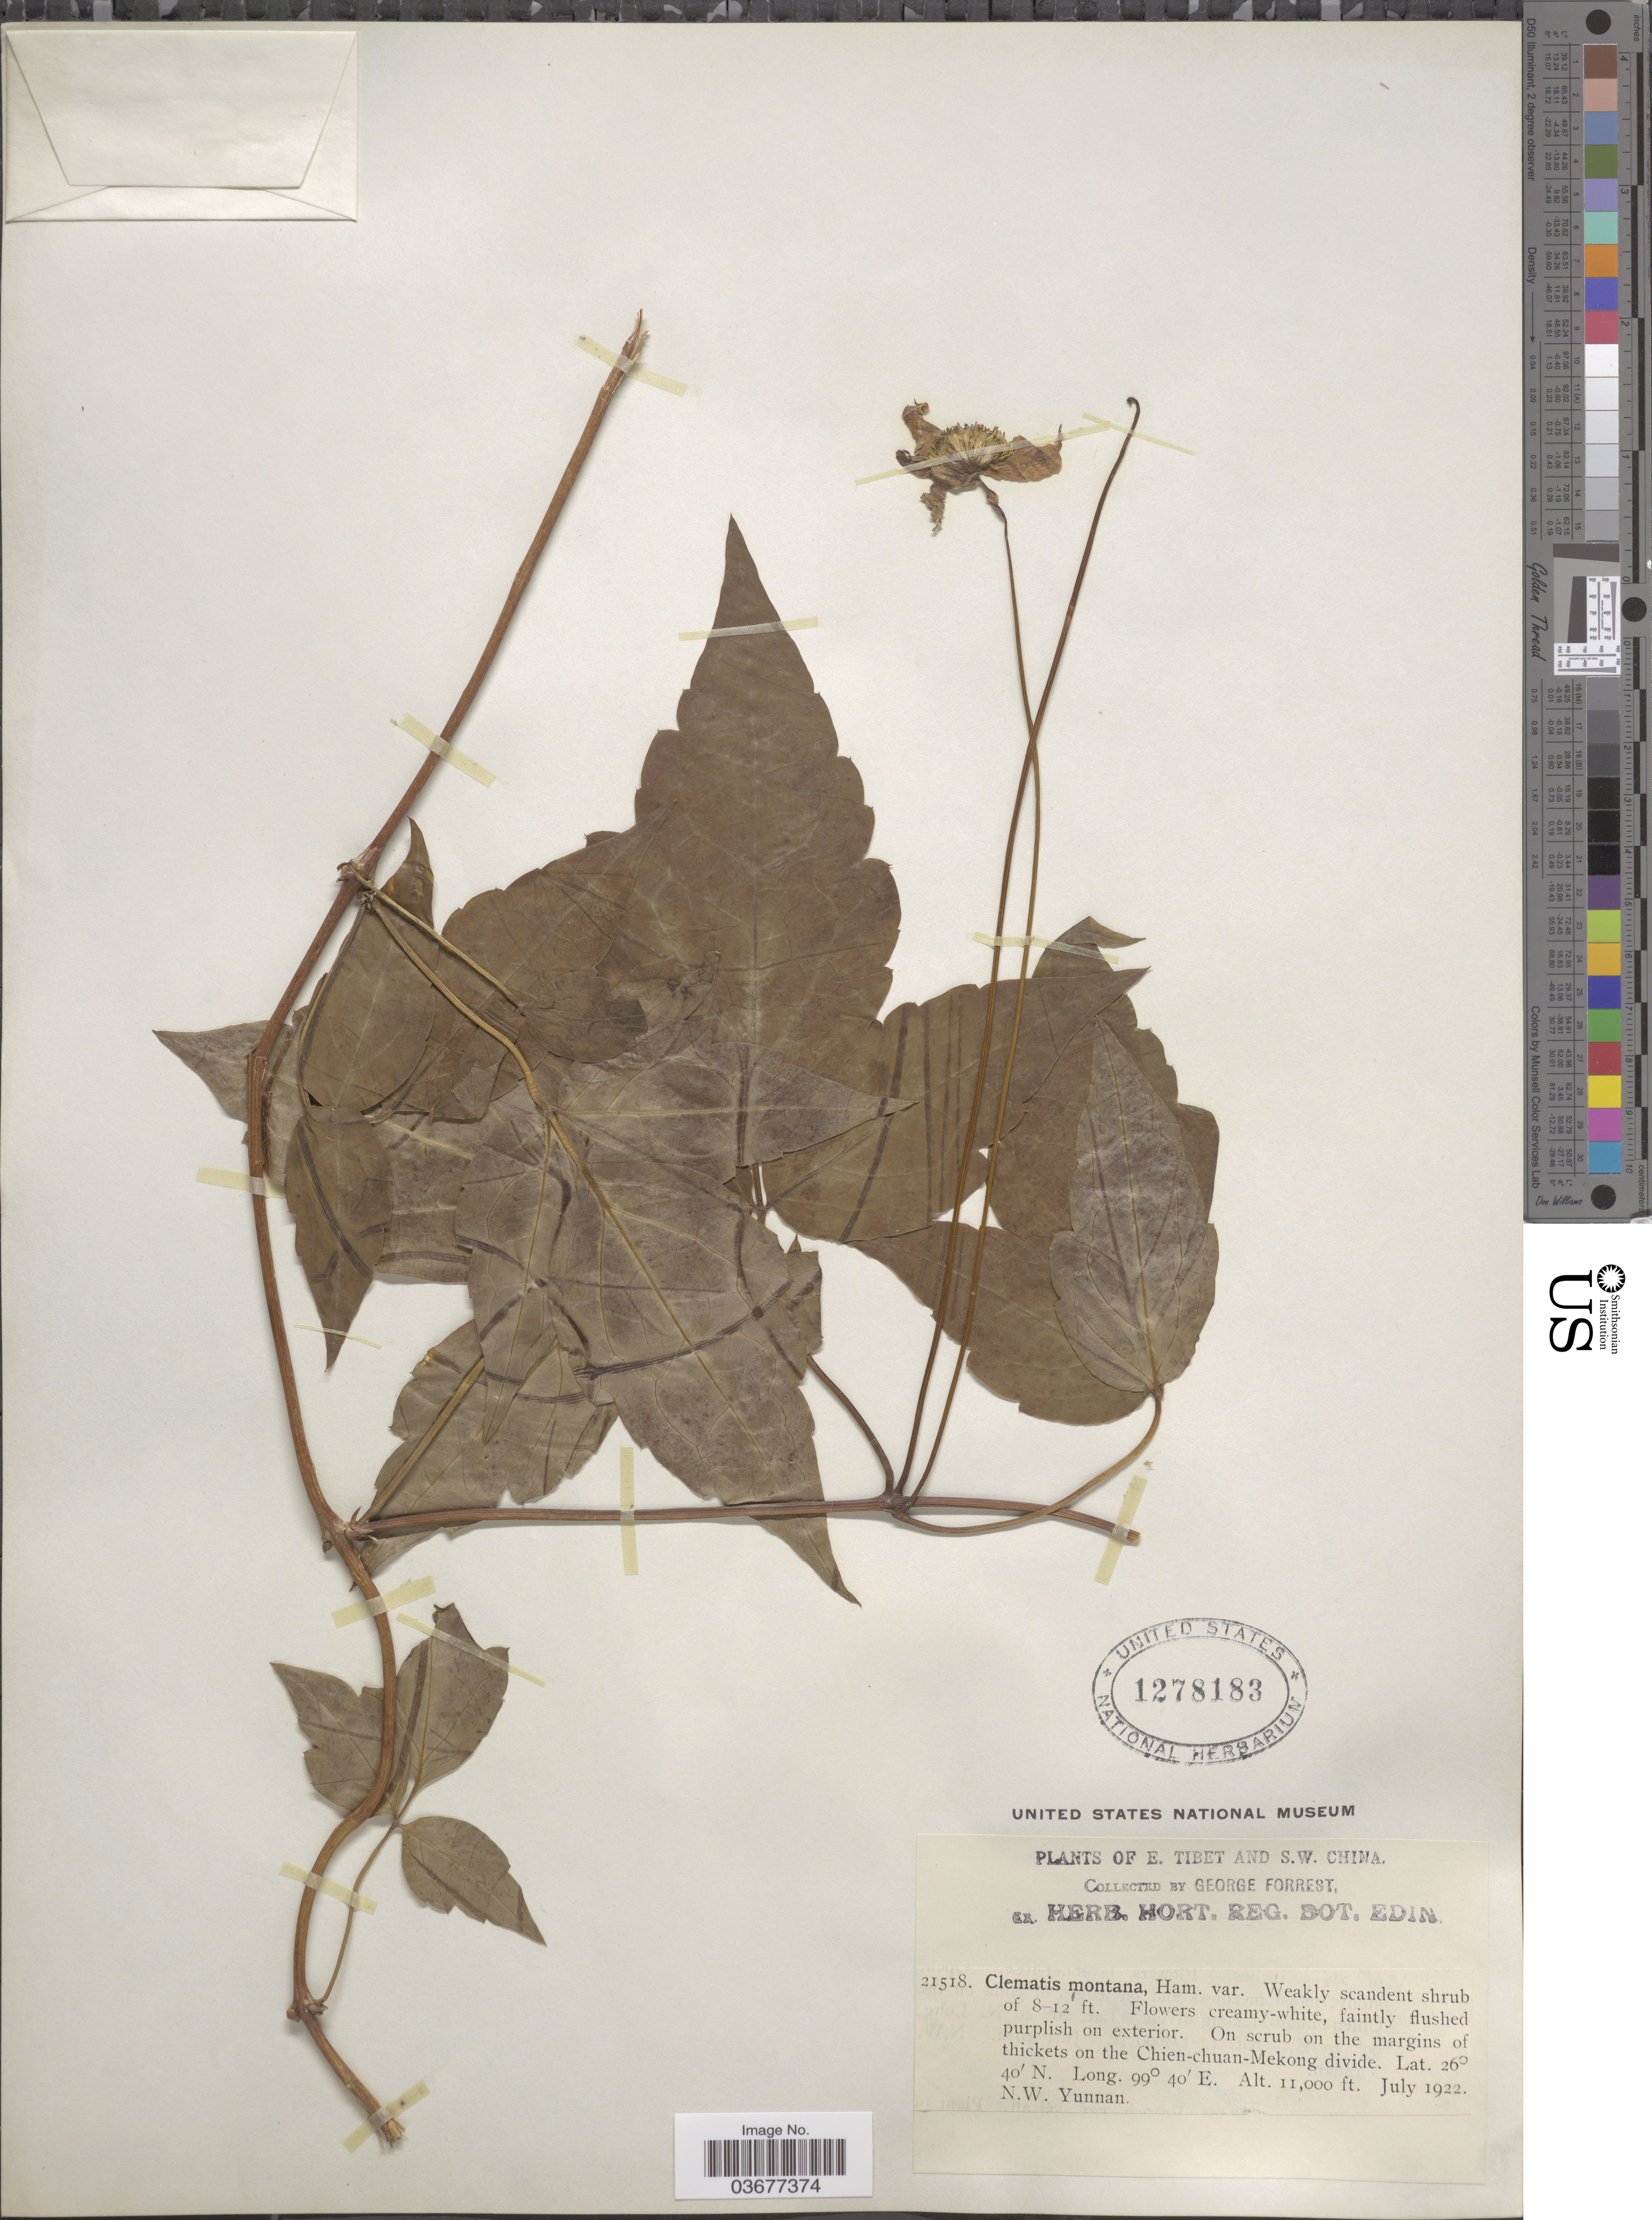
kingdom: Plantae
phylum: Tracheophyta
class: Magnoliopsida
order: Ranunculales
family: Ranunculaceae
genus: Clematis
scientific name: Clematis montana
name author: Buch.-Ham. ex DC.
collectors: G. Forrest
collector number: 21518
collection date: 1922-07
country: China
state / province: Yunnan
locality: S.W. China. On scrub on the margins of thickets on the Chien-chuan-Mekong divide. N.W. Yunnan.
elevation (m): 3353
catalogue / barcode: US 1278183